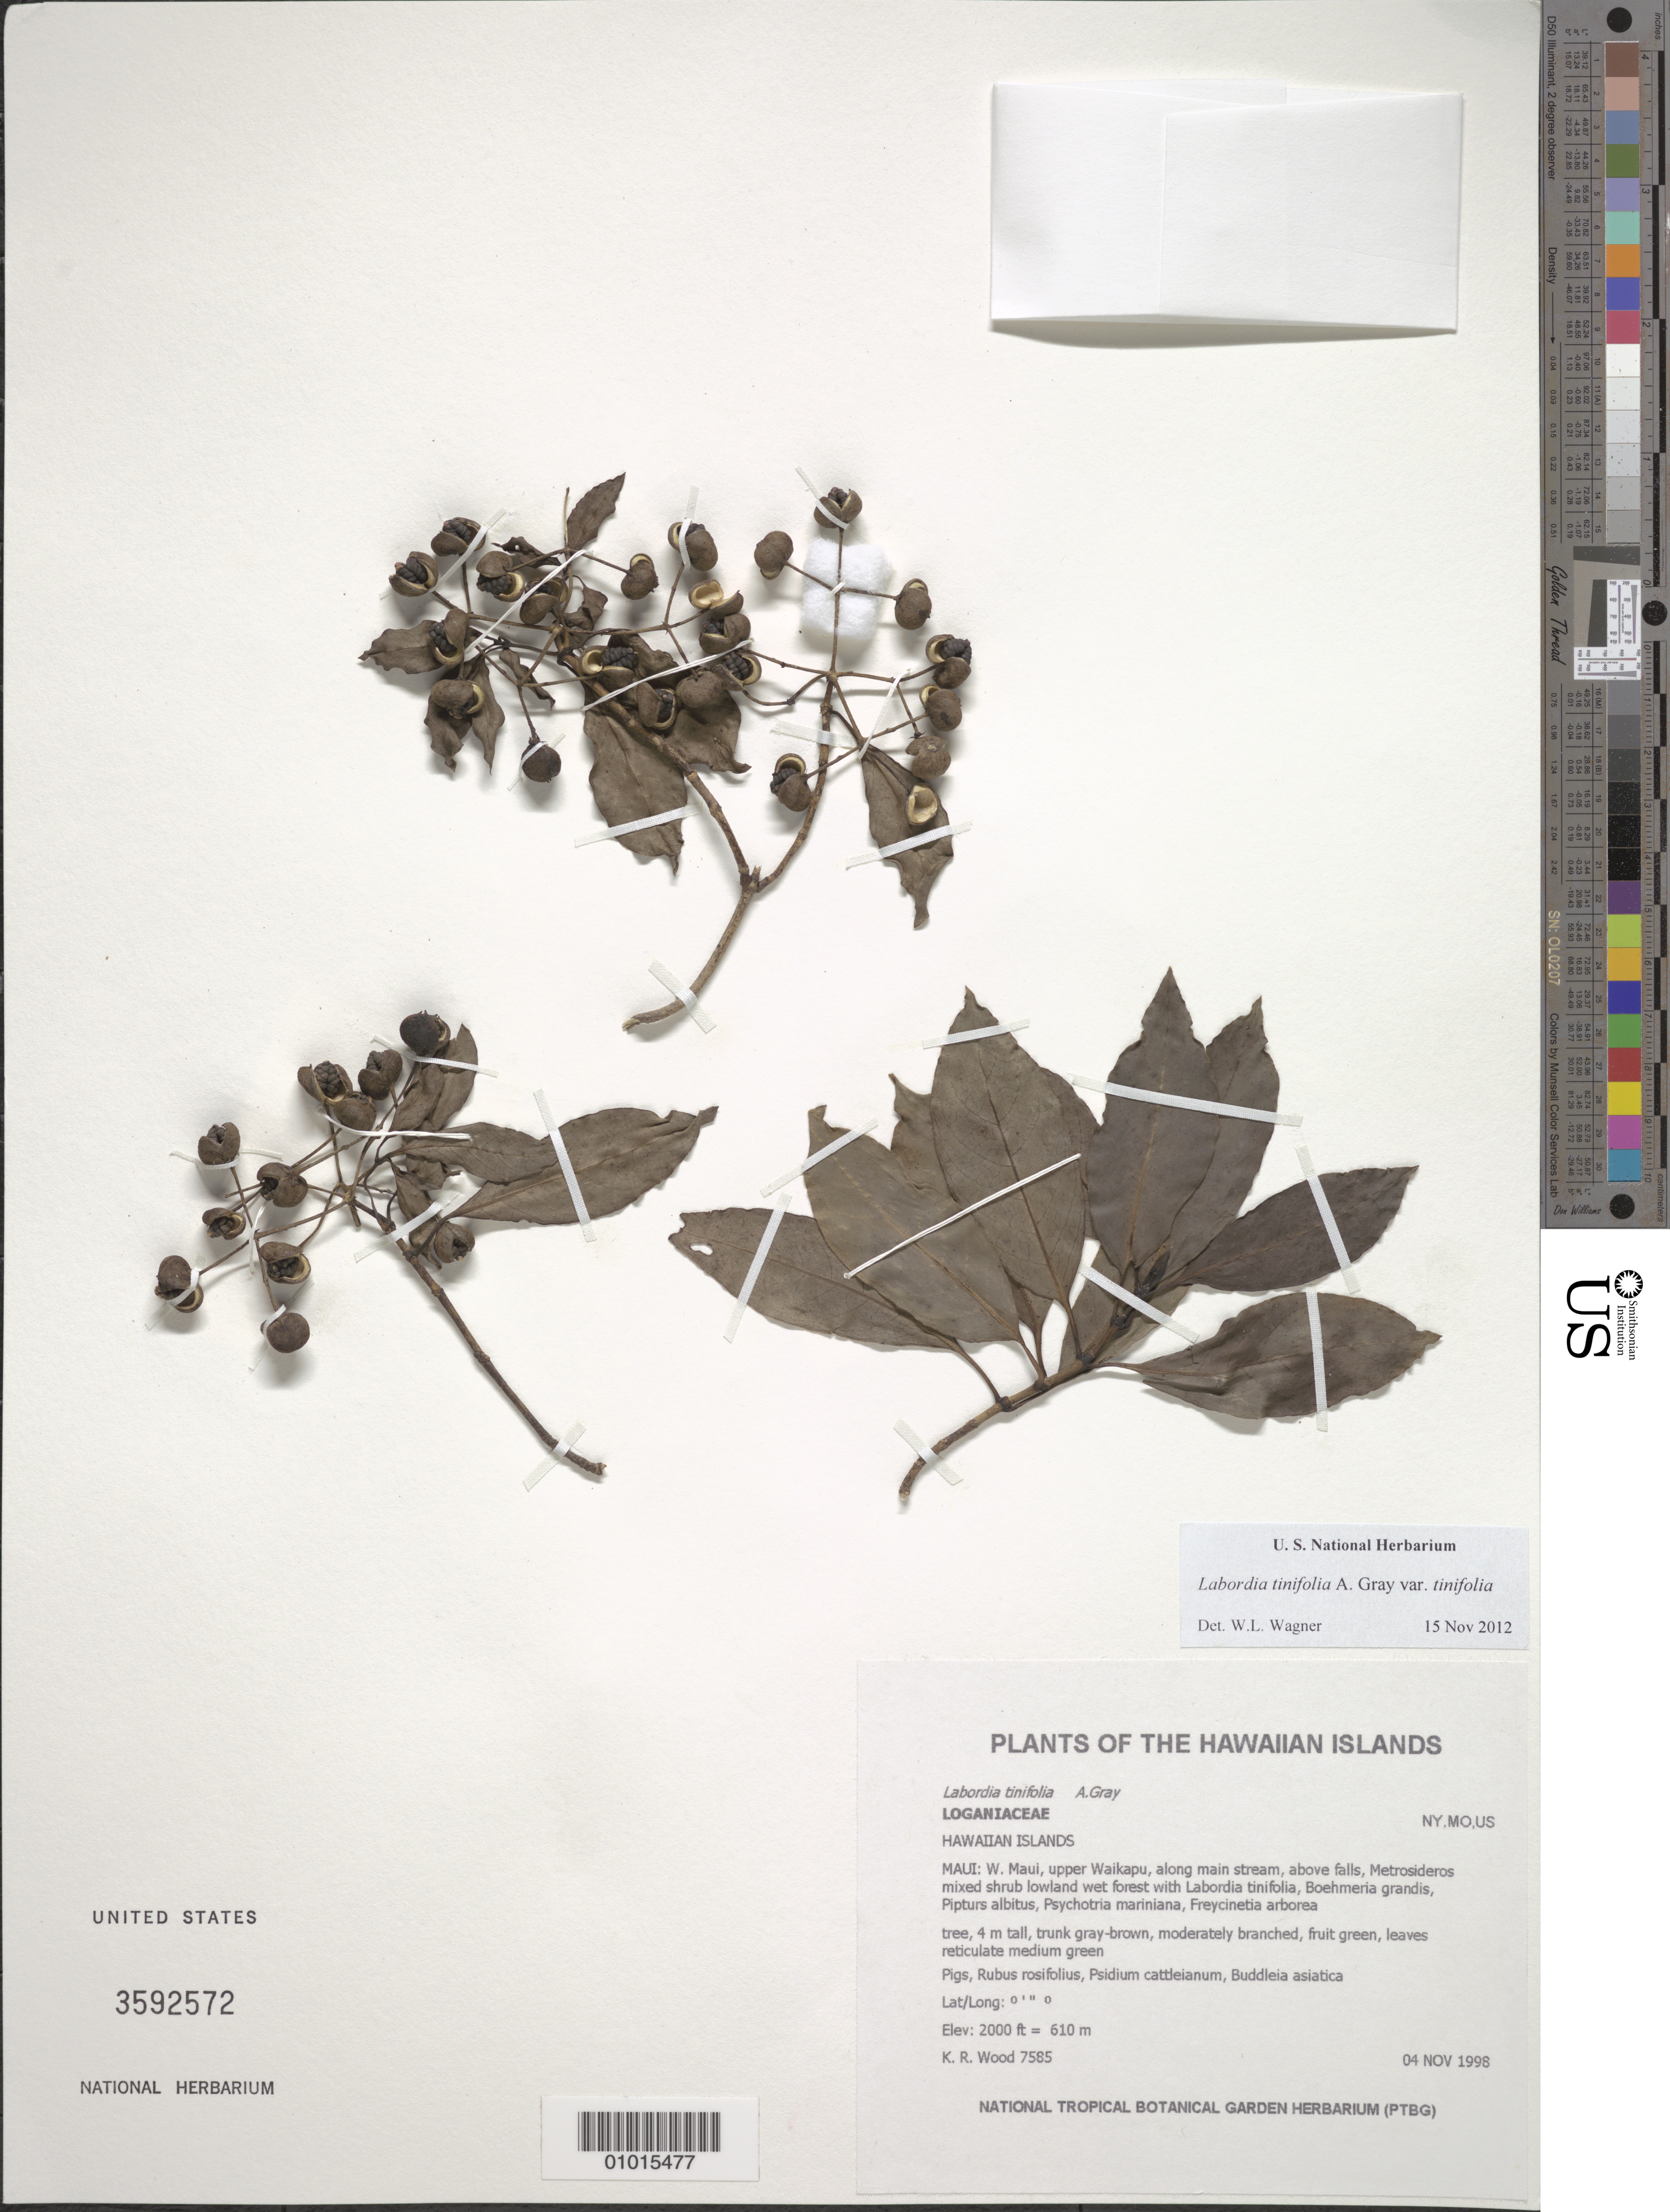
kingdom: Plantae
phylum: Tracheophyta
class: Magnoliopsida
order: Gentianales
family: Loganiaceae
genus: Geniostoma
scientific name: Geniostoma tinifolium var. tinifolium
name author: A. Gray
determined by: Wagner, W. L., (BOT), Smithsonian Institution - National Museum of Natural History (UNITED STATES)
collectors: K. R. Wood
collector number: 7585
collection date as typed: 4 Nov 1998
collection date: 1998-11-04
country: United States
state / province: Hawaii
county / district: Maui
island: Maui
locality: W Maui, upper Waikapu, along main stream, above falls.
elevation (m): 610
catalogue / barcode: US 3592572